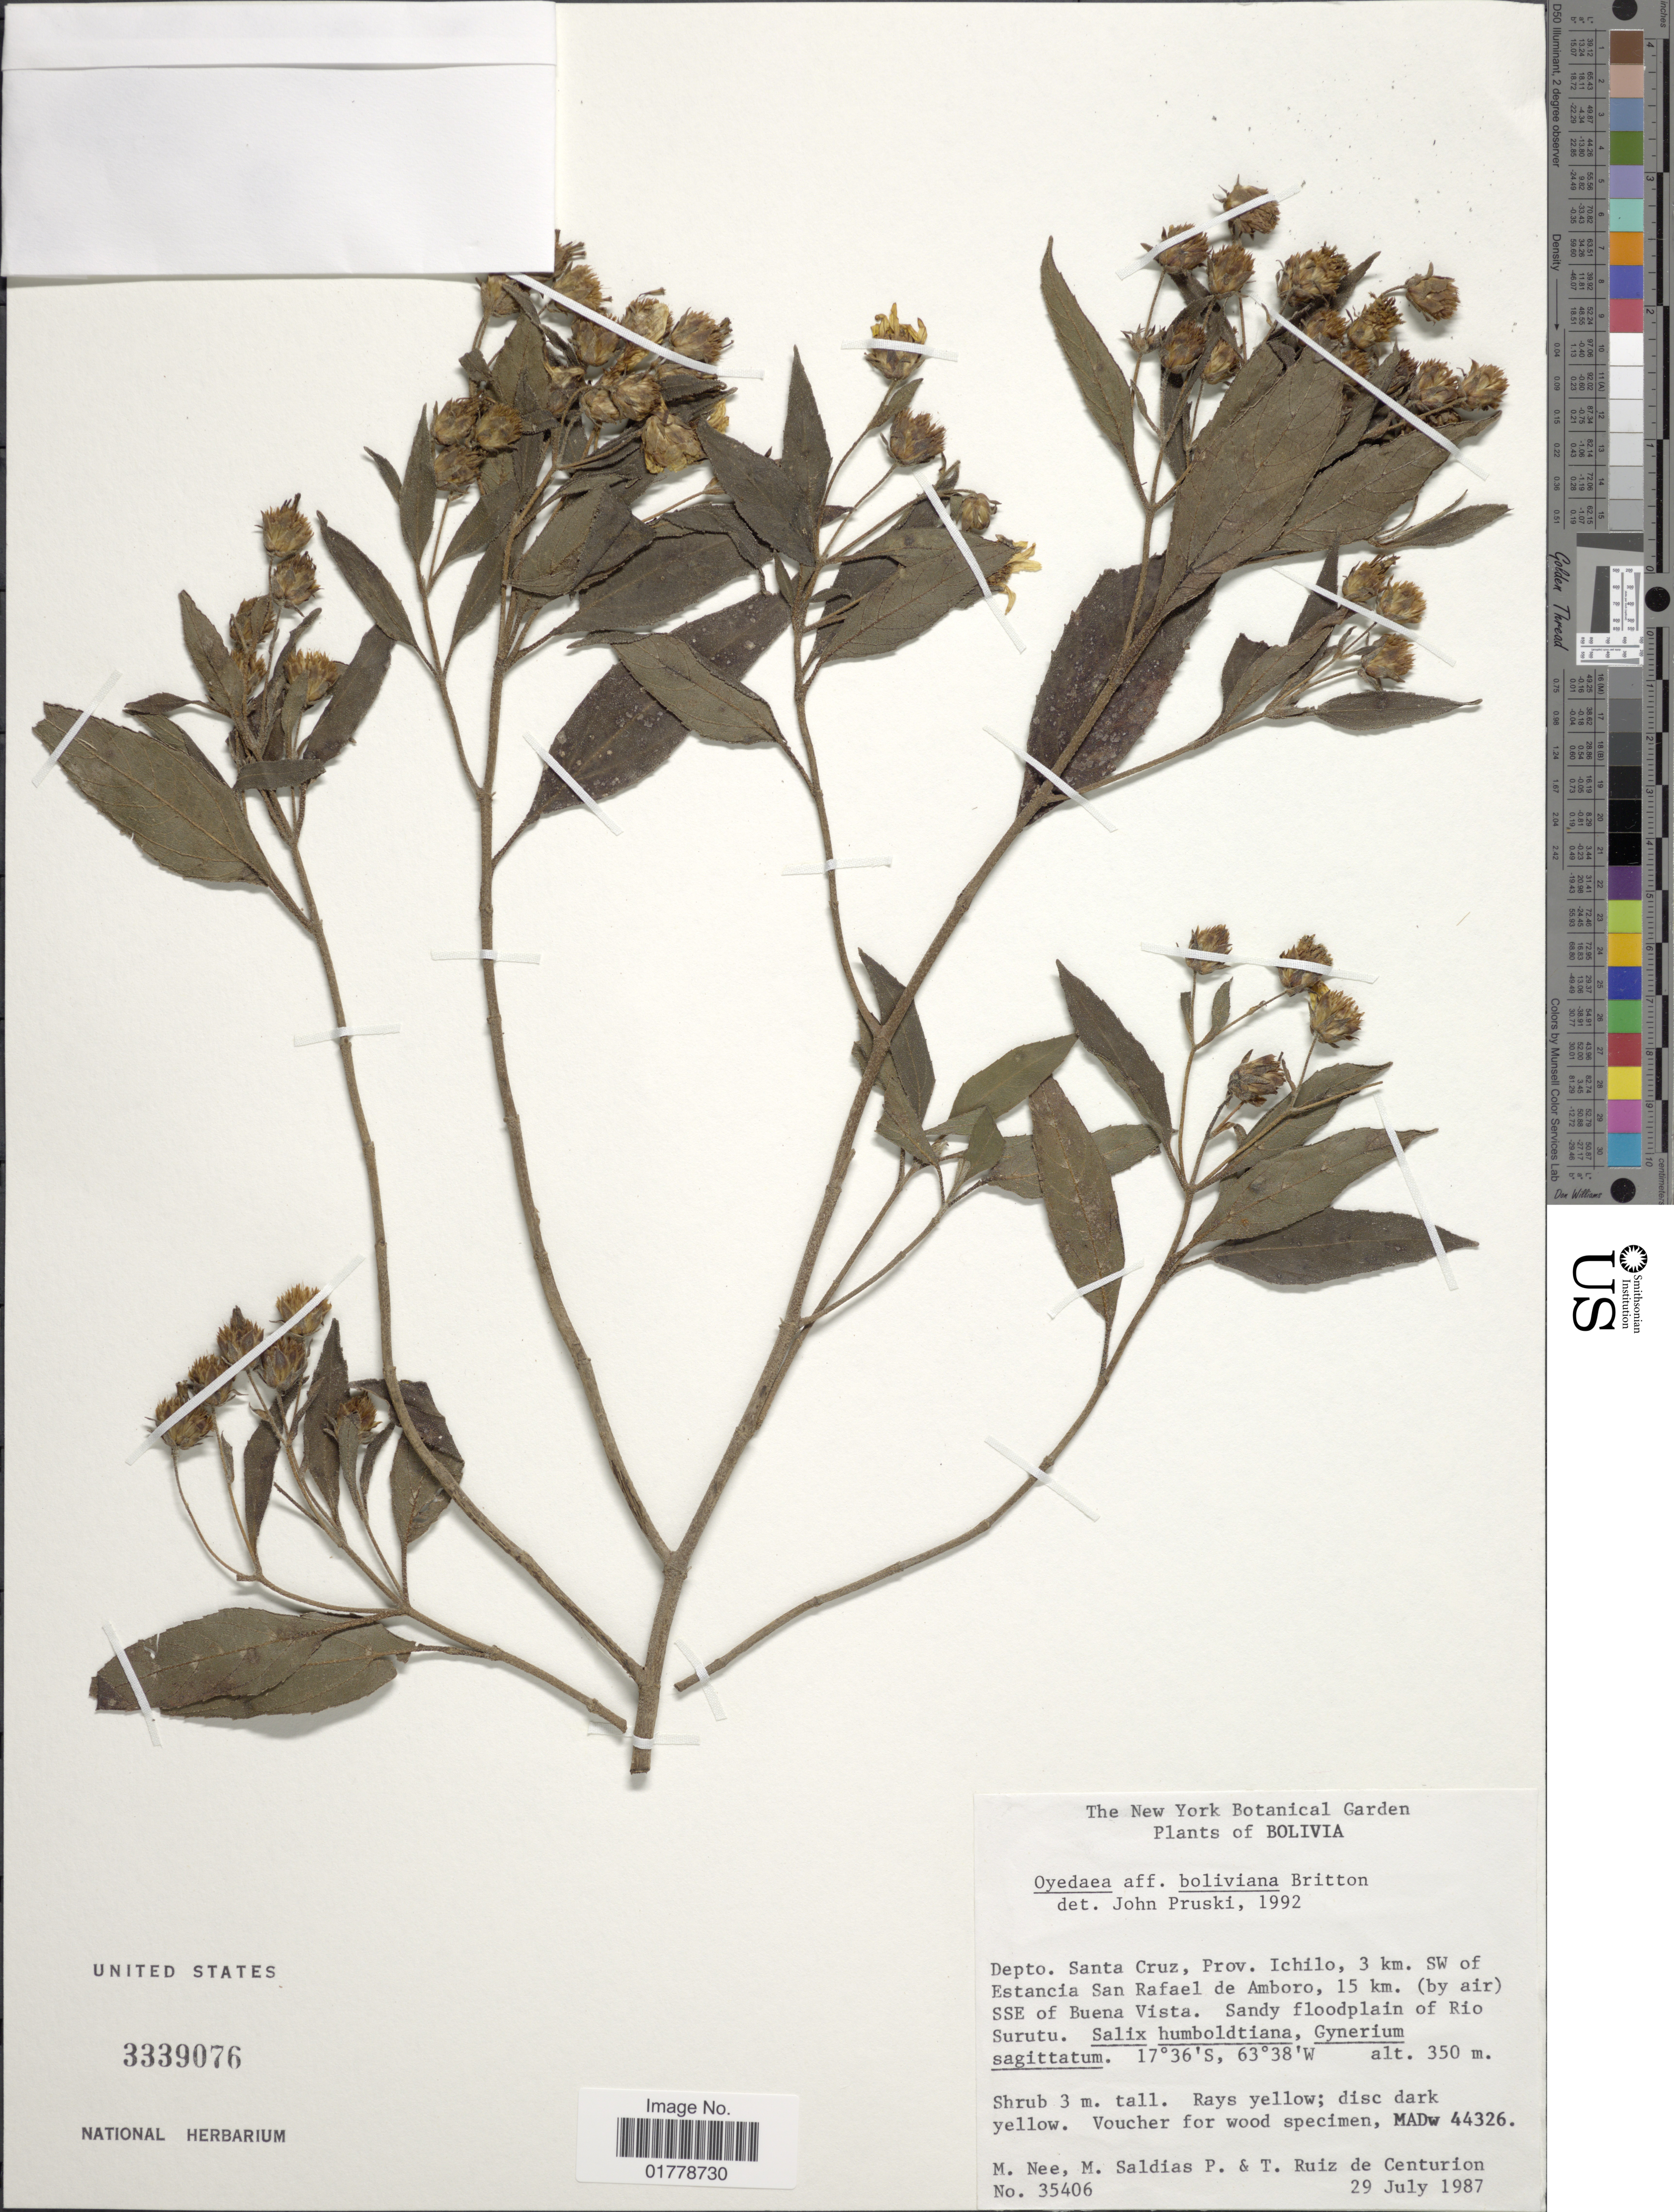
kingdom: Plantae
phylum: Tracheophyta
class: Magnoliopsida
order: Asterales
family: Asteraceae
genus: Oyedaea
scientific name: Oyedaea boliviana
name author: Britton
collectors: M. Nee, M. Saldias P. & T. De Centurion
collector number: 35406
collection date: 1987-07-29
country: Bolivia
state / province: Santa Cruz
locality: Depto. Santa Cruz, Prov. Ichilo, 3 km. SW of Estancia San Rafael de Amboro, 15 km. (by air) SSE of Buena Vista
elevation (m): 350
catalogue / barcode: US 3339076